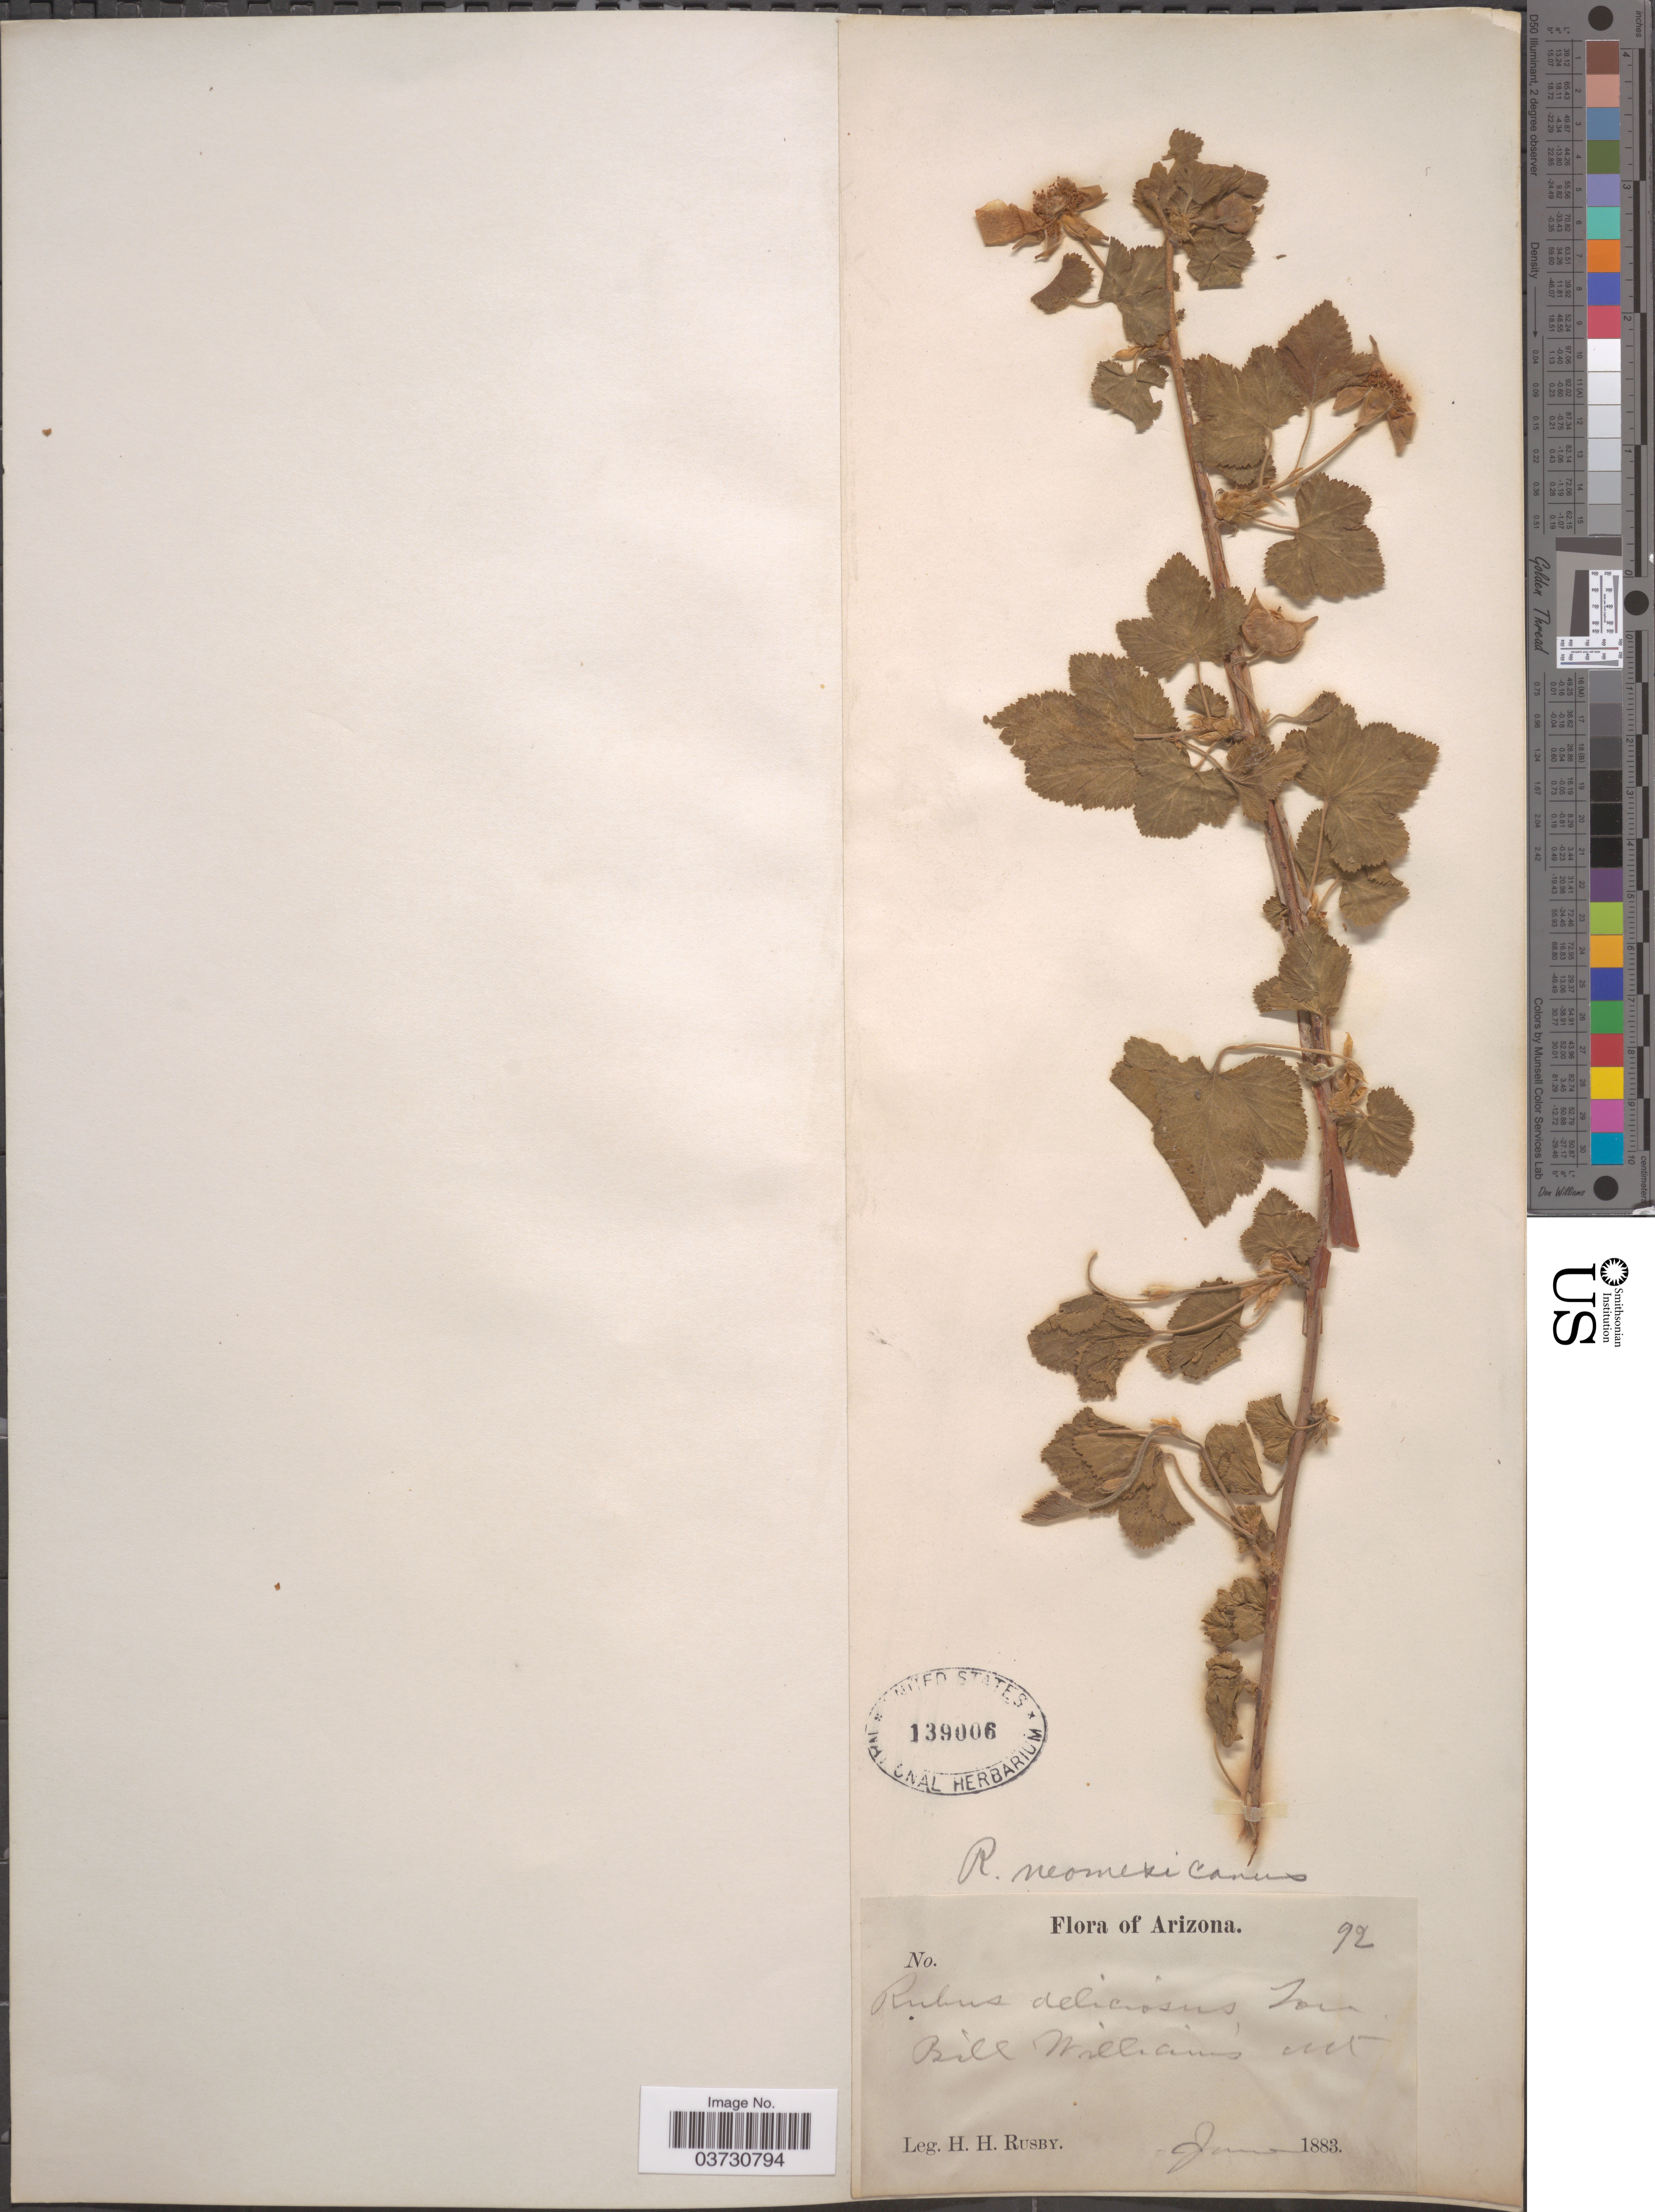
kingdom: Plantae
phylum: Tracheophyta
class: Magnoliopsida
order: Rosales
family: Rosaceae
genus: Rubus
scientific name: Rubus neomexicanus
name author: A. Gray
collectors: H. H. Rusby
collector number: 92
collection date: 1883-06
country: United States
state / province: Arizona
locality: Bill Williams Mt.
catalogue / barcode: US 139006